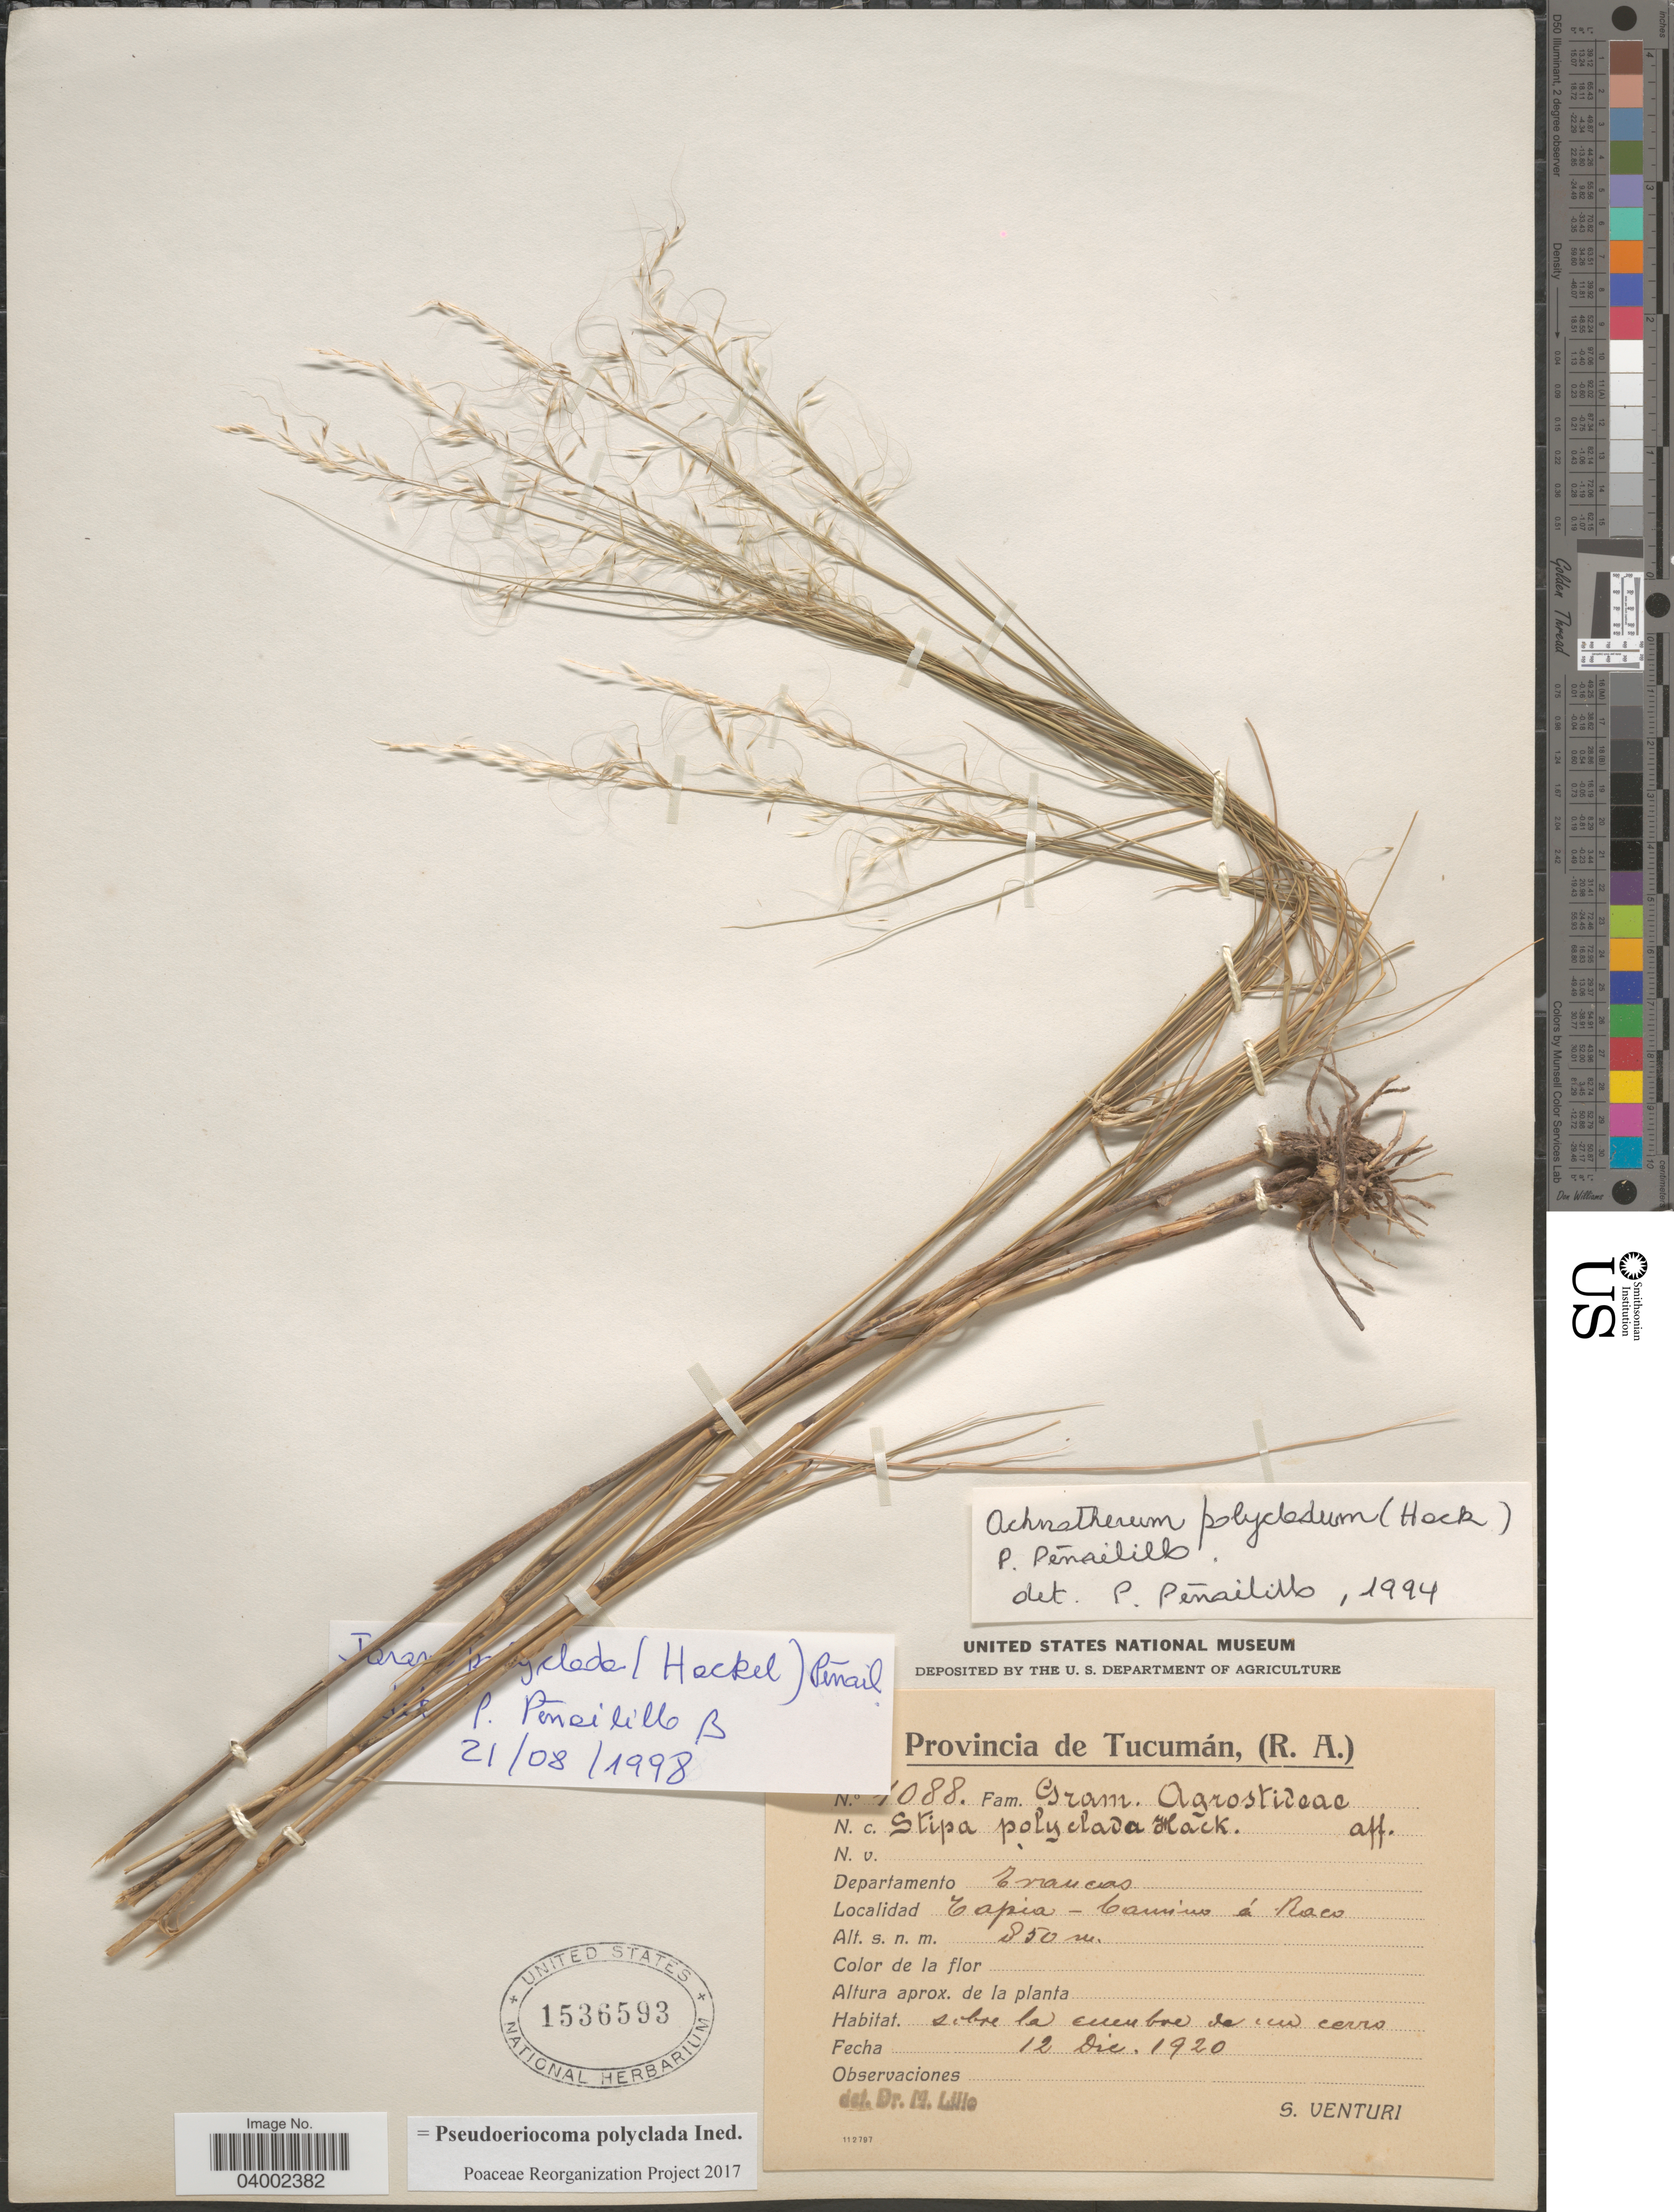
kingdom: Plantae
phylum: Tracheophyta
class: Liliopsida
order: Poales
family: Poaceae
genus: Pseudoeriocoma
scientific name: Pseudoeriocoma ployclada ined.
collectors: S. Venturi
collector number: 1088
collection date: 1920-12-12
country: Argentina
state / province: Tucuman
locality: Departamento Trancas. Tapia - Camino á Raco.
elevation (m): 850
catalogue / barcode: US 1536593